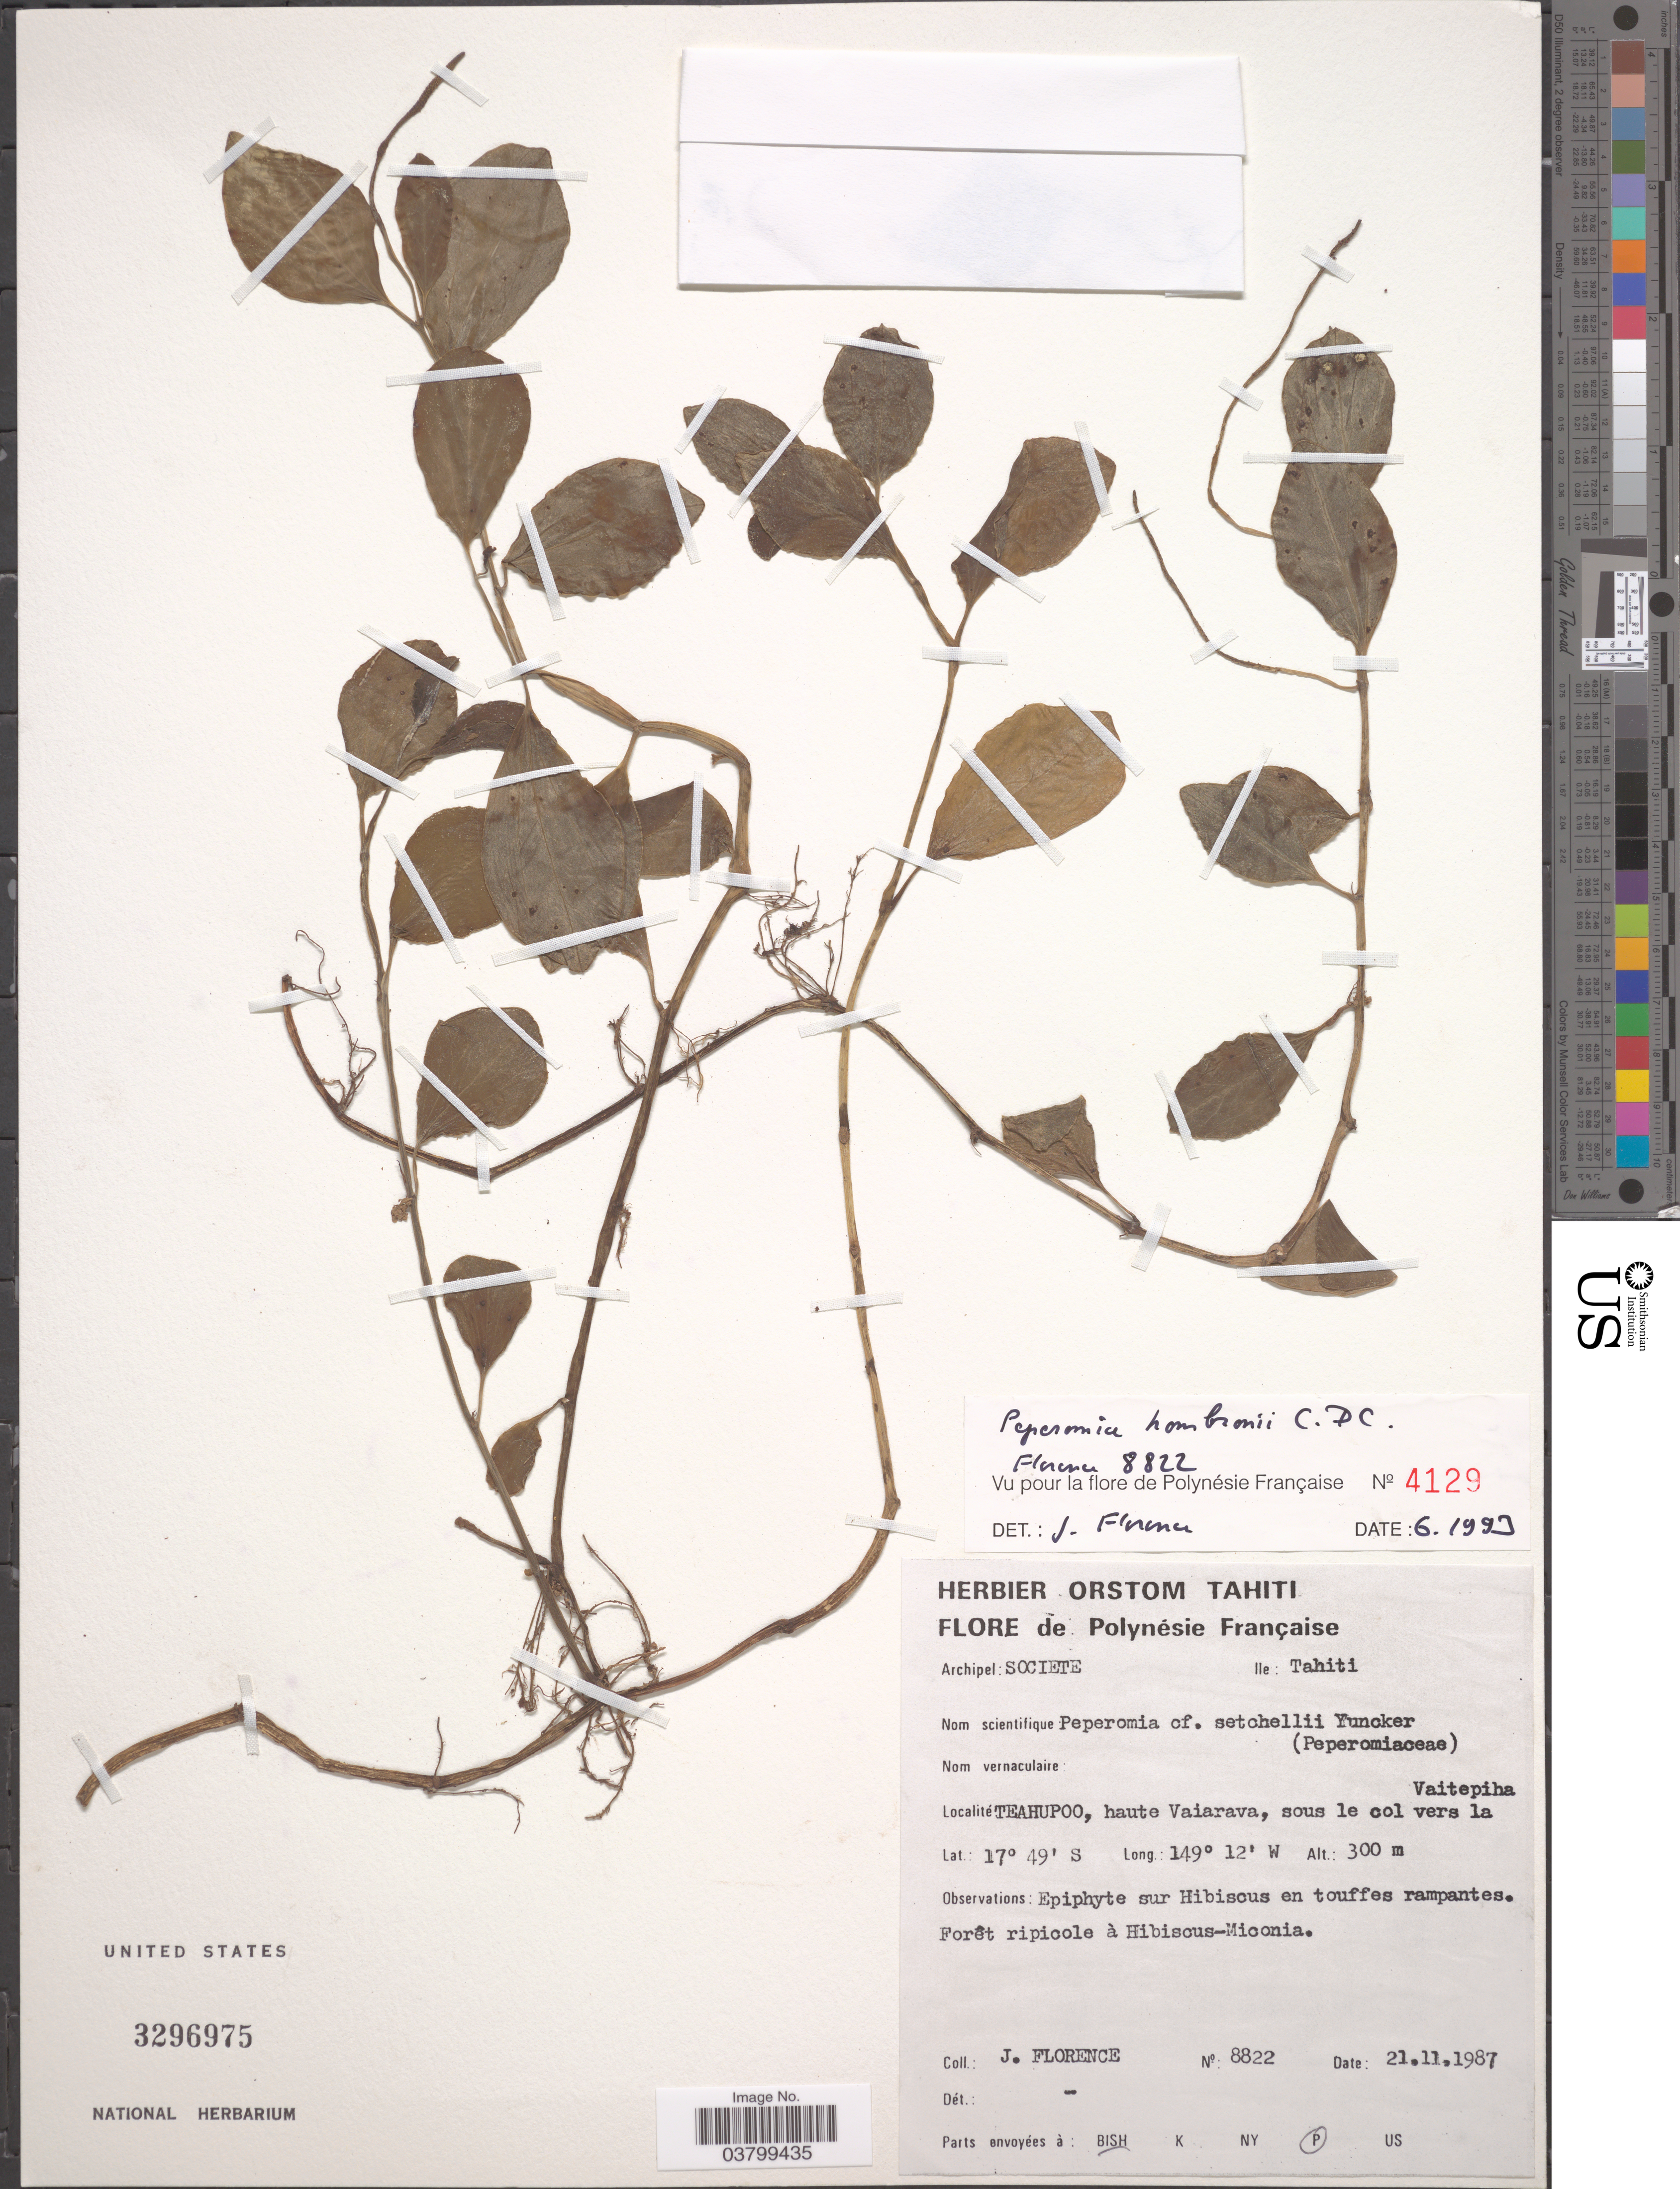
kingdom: Plantae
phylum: Tracheophyta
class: Magnoliopsida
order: Piperales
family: Piperaceae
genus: Peperomia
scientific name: Peperomia hombronii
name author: C. DC.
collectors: J. Florence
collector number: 8822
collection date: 1987-11-21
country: French Polynesia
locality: Archipel: Societe. Ile: Tahiti. Teahupoo, haute Vaiarava, sous le col vers la Vaitepiha.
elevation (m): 300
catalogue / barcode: US 3296975